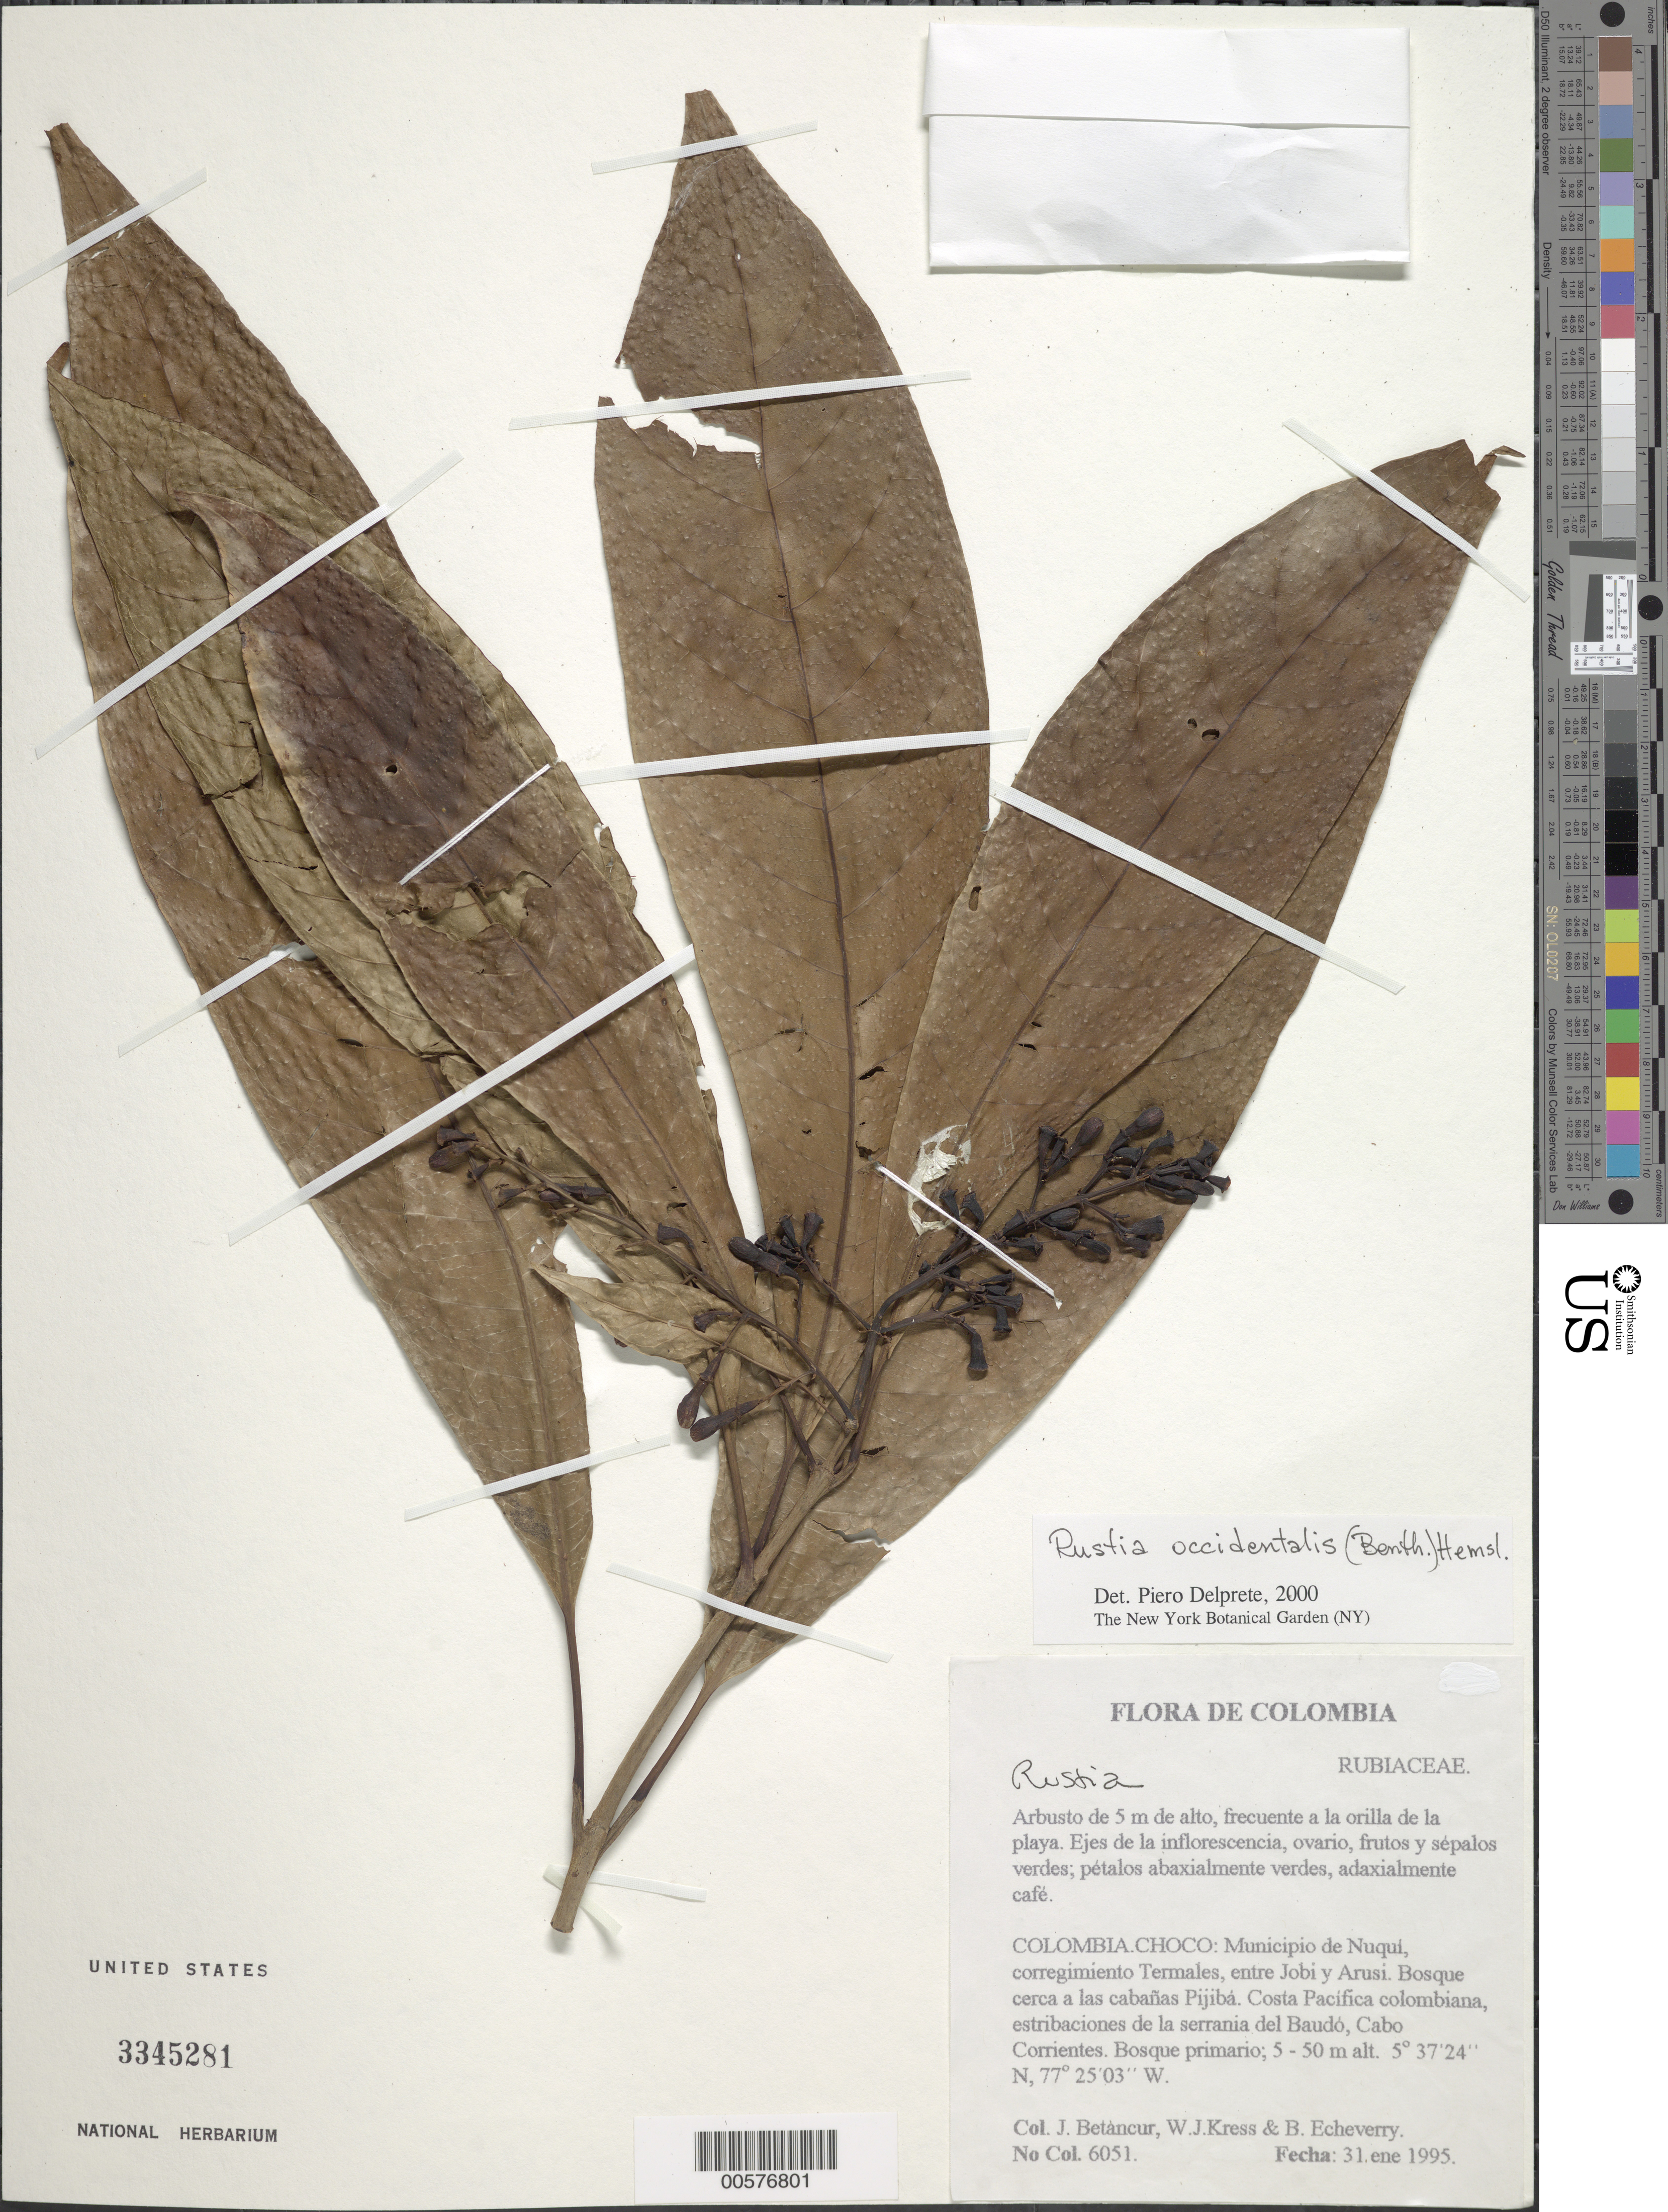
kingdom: Plantae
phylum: Tracheophyta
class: Magnoliopsida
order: Gentianales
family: Rubiaceae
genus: Rustia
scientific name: Rustia occidentalis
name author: (Benth.) Hemsl.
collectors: J. Betancur, W. J. Kress & B. Echeverry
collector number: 6051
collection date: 1995-01-31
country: Colombia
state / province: Chocó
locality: Municipio de Nuqui, corregimiento Termales, entre Jobi y Arusi, bosque cerca a las cabanas Pijiba, Costa Pacifica colombiana, estribaciones de la serrania del Baudo, Cabo Corrientes.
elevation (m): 5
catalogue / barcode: US 3345281